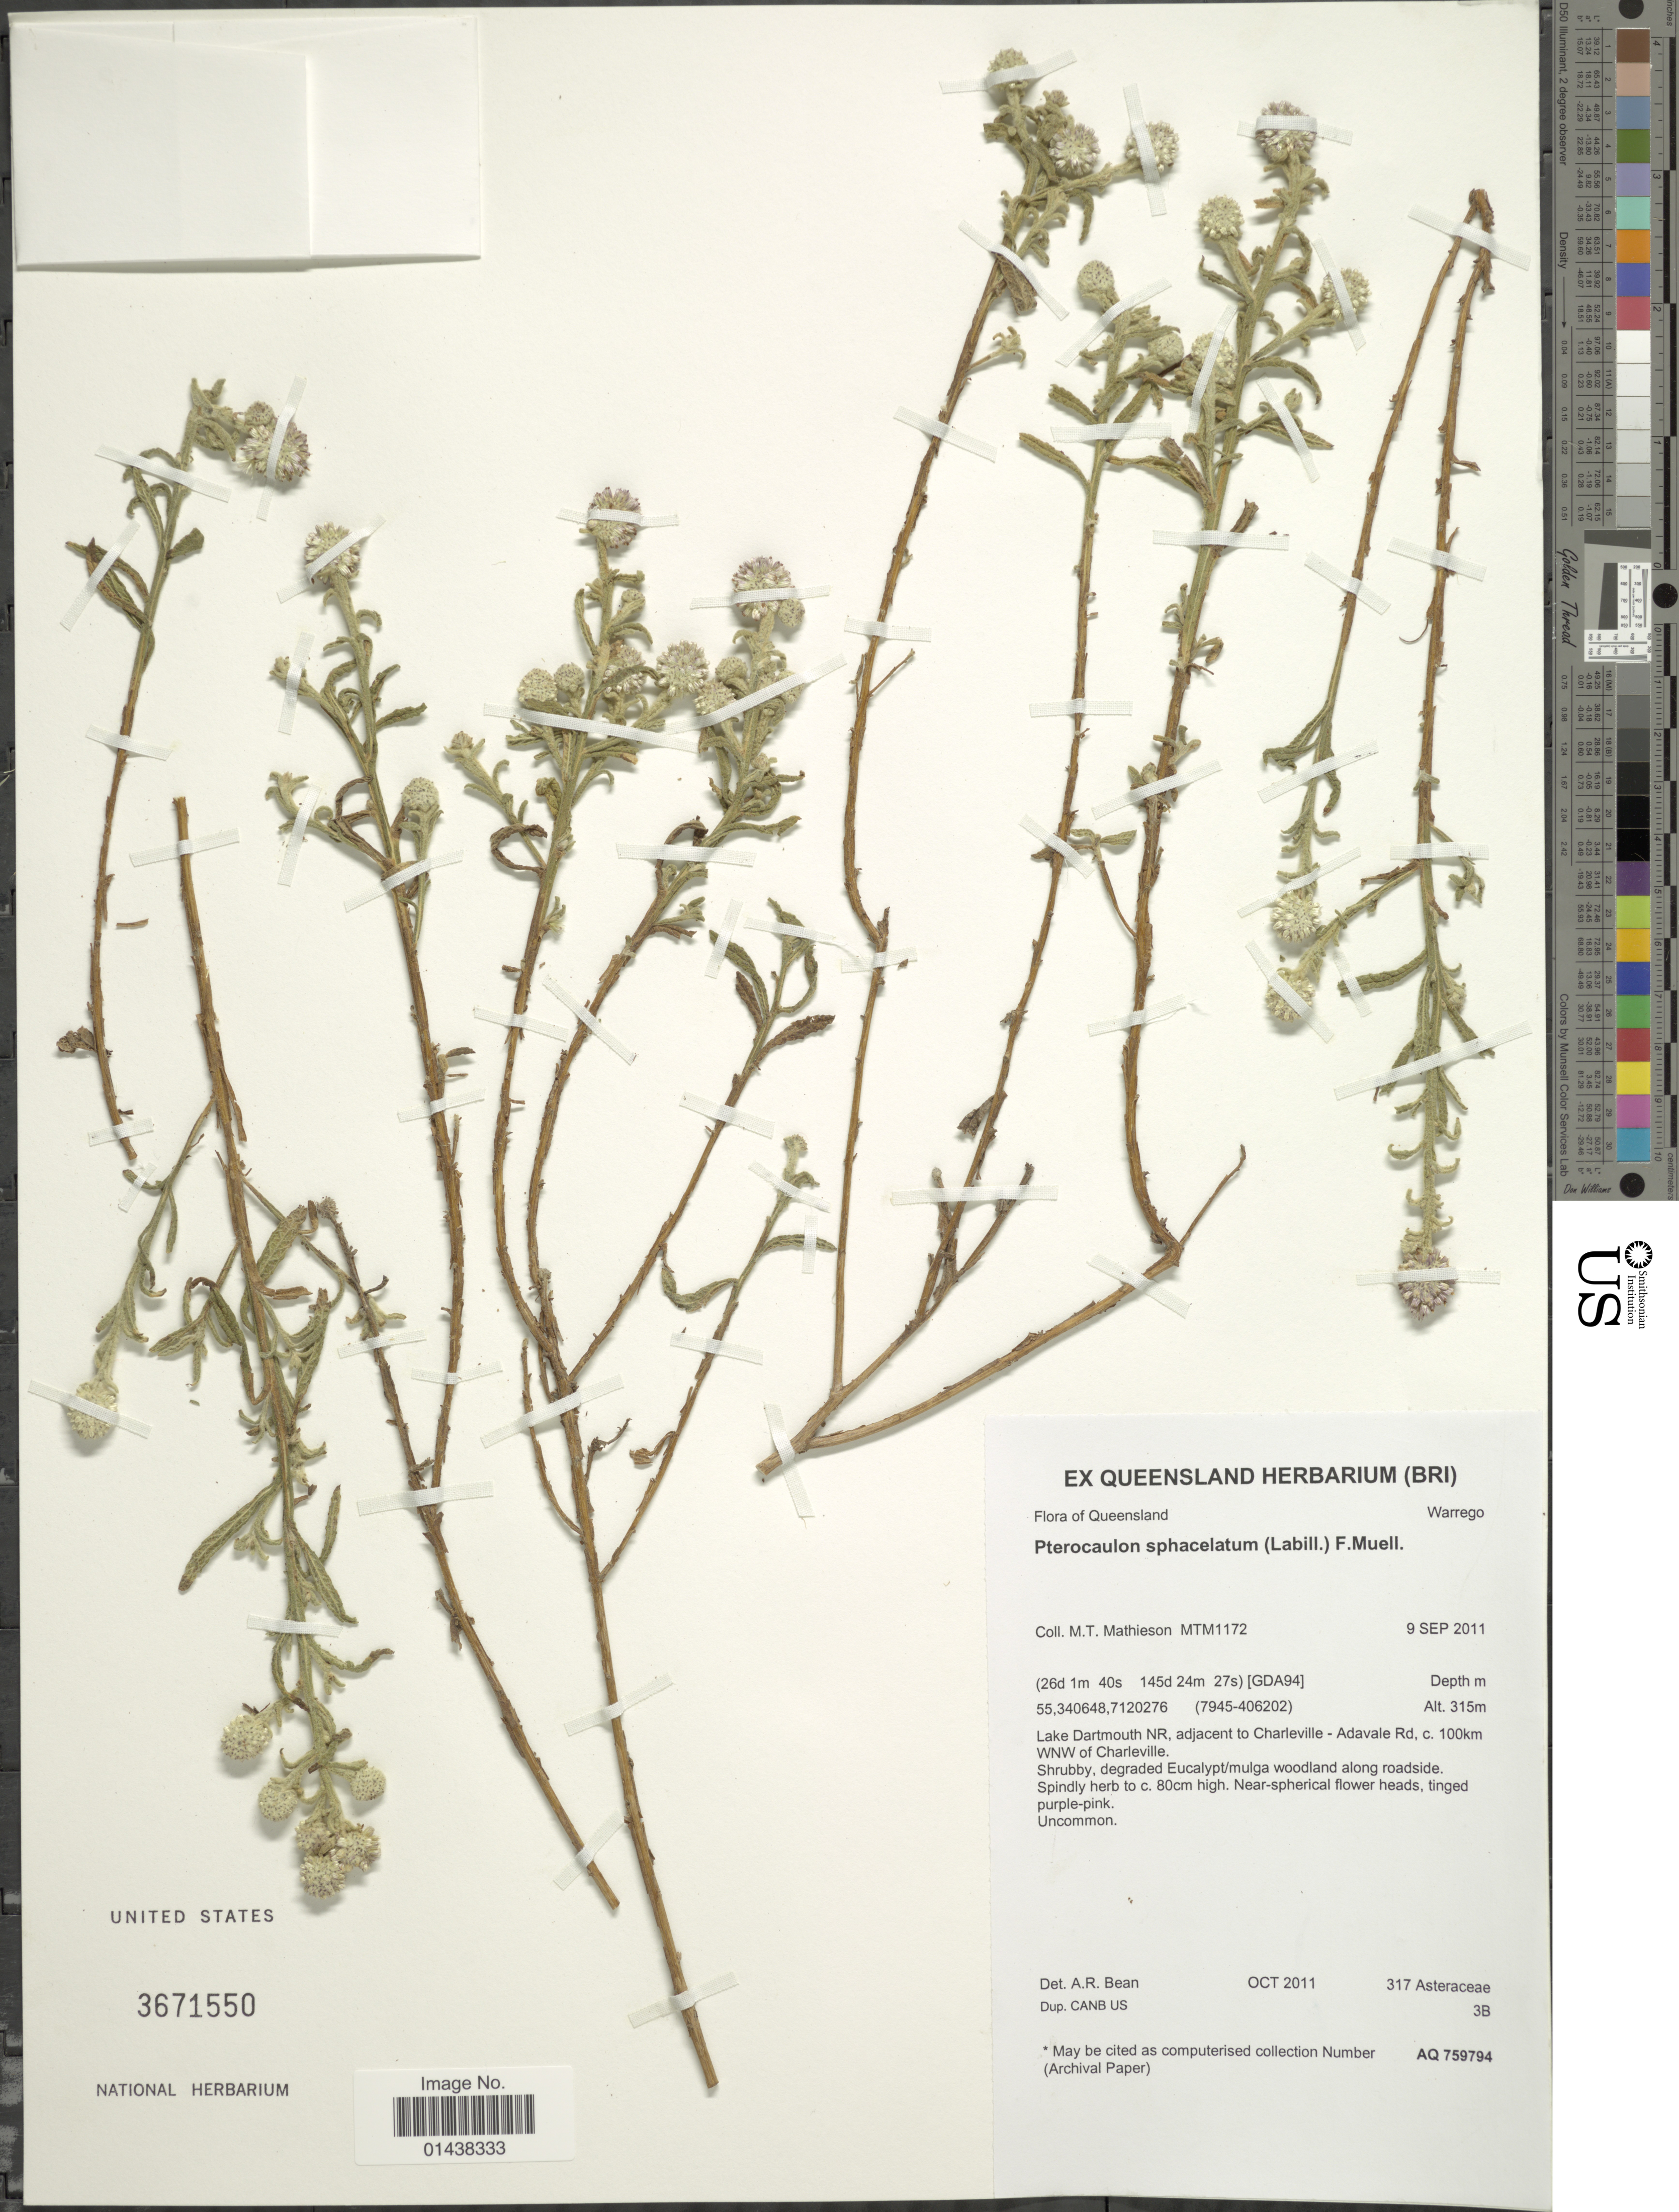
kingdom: Plantae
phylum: Tracheophyta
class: Magnoliopsida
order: Asterales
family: Asteraceae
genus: Pterocaulon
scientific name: Pterocaulon sphacelatum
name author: (Labill.) F. Muell.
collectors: M. T. Mathieson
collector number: MTM1172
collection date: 2011-09-09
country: Australia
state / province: Queensland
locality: Warrego, (GDA94) Lake Dartmouth NR, adjacent to Charleville - Adavale Rd. c. 100 km WNW of Charleville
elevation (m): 315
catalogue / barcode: US 3671550